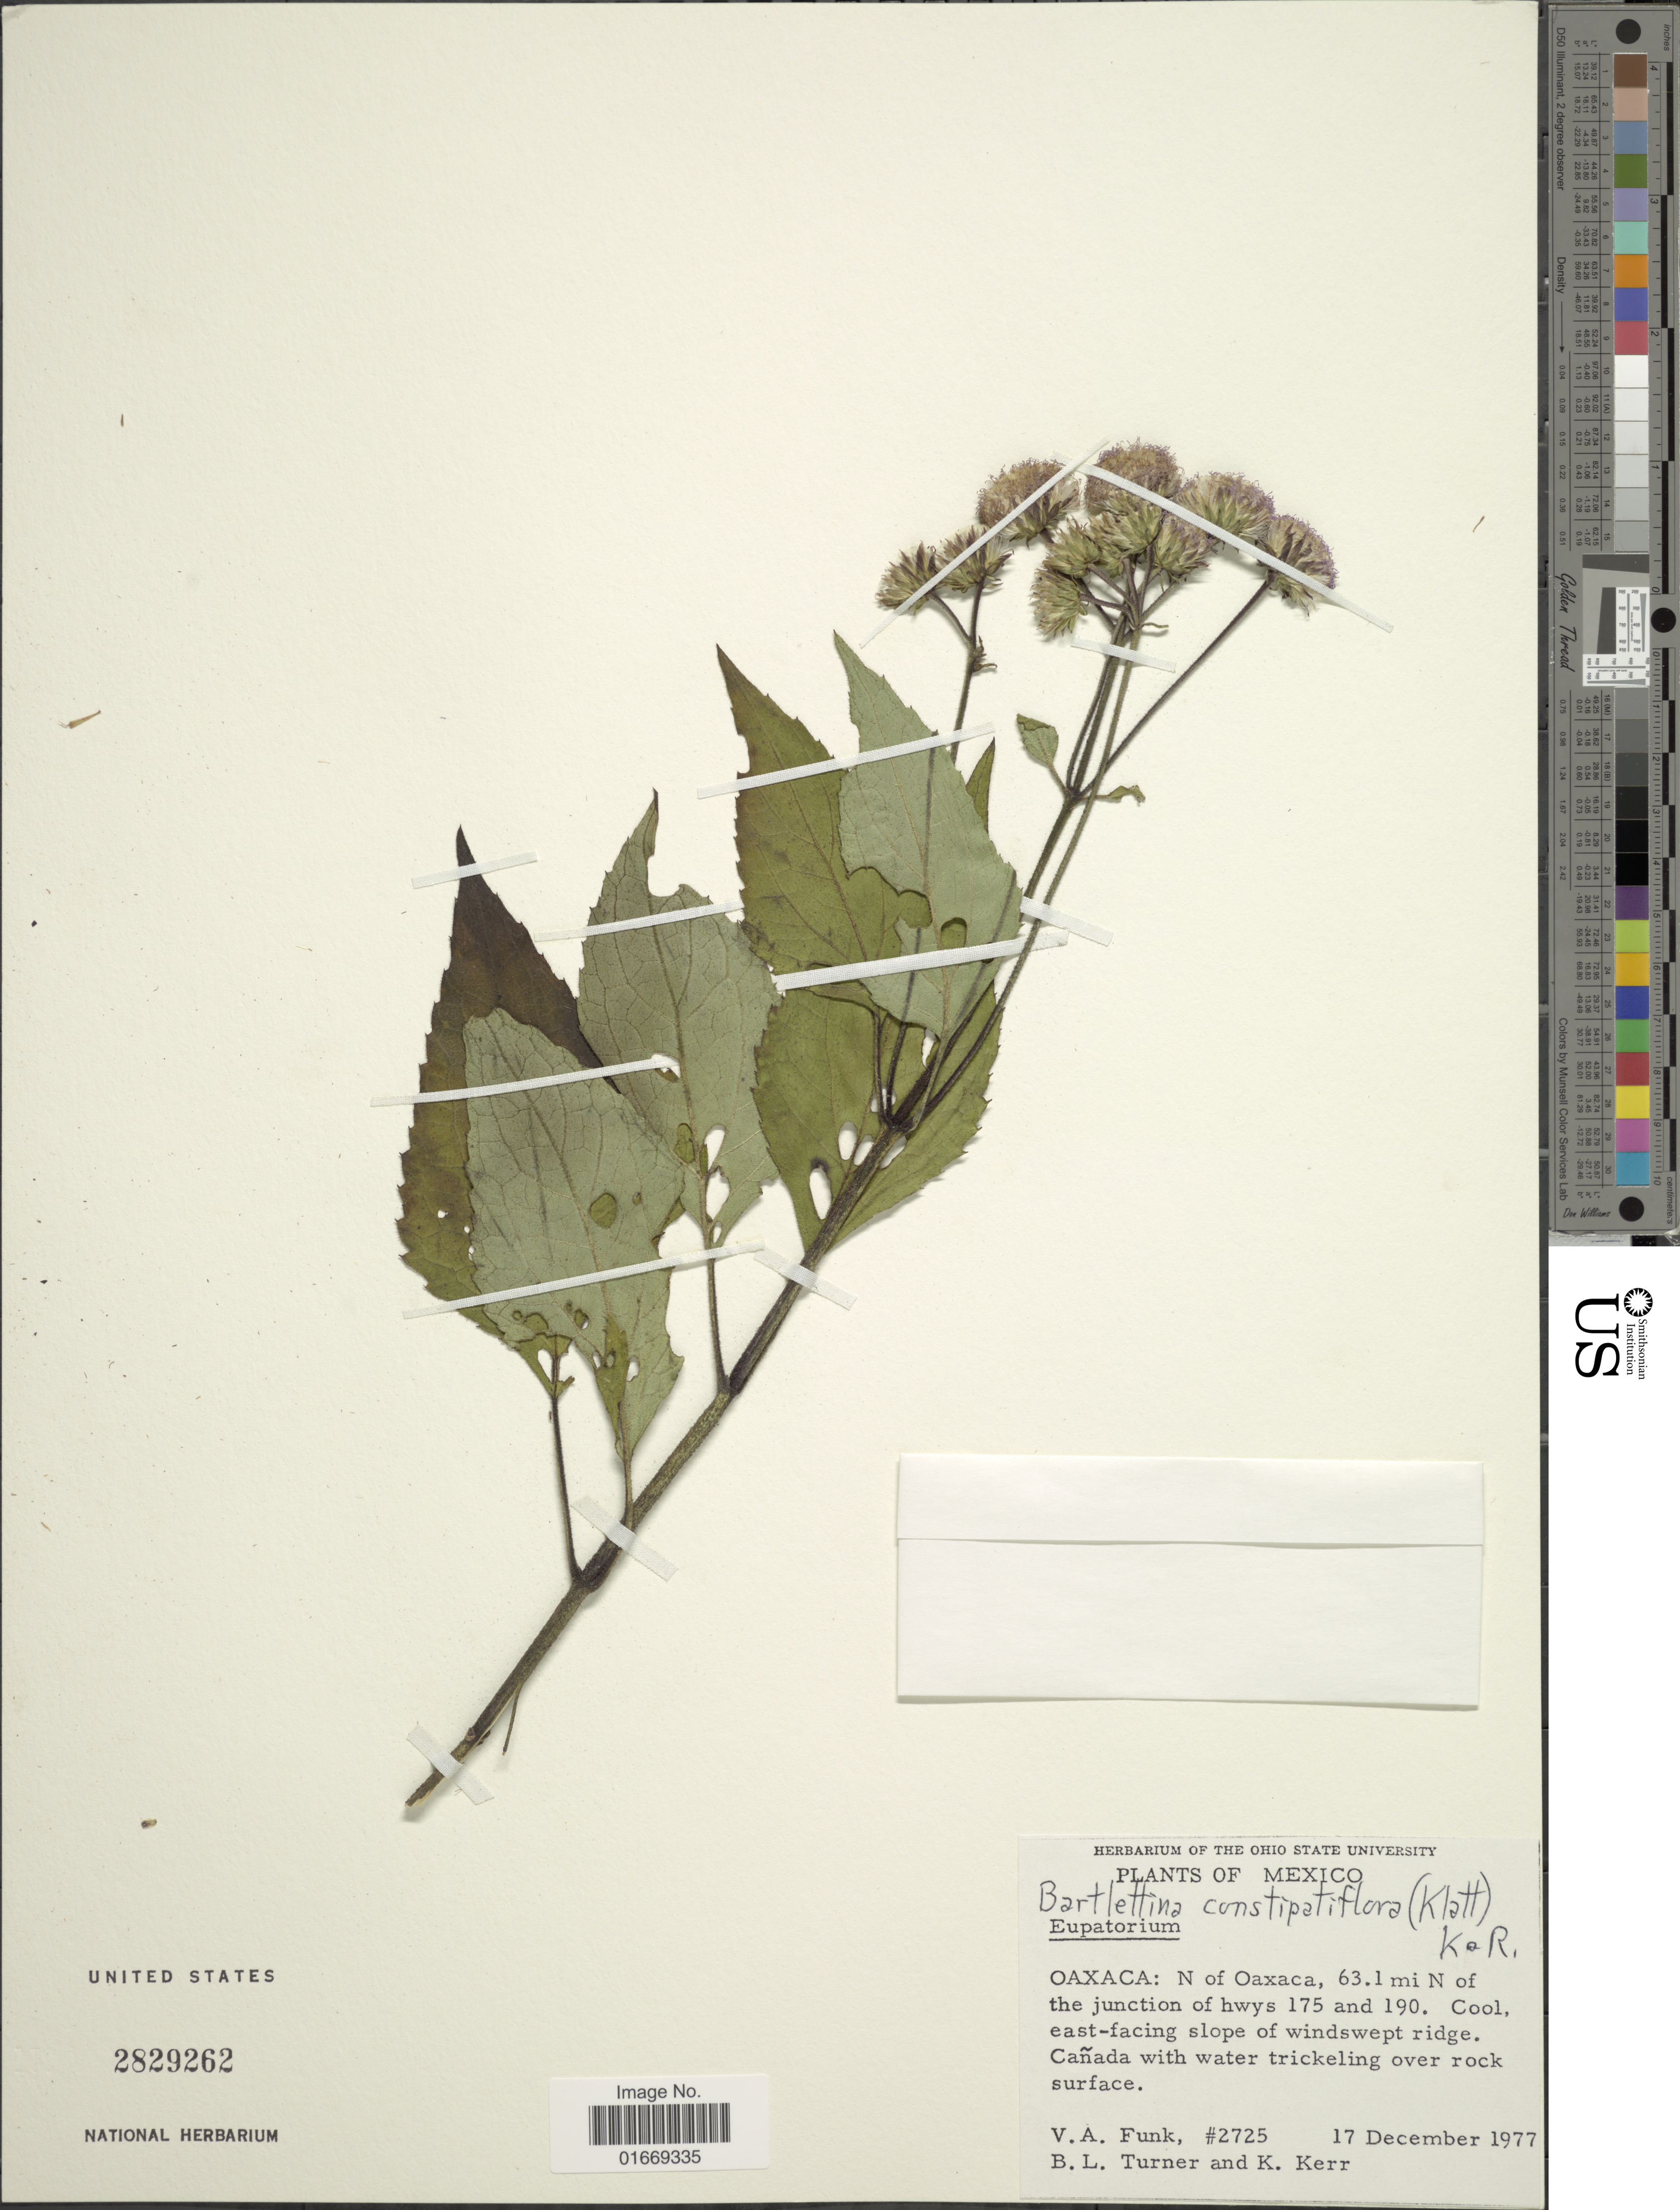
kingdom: Plantae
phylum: Tracheophyta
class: Magnoliopsida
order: Asterales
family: Asteraceae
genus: Bartlettina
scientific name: Bartlettina constipatiflora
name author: (Klatt) R.M. King & H. Rob.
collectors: V. Funk, B. L. Turner & K. Kerr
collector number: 2725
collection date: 1977-12-17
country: Mexico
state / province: Oaxaca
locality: Oaxaca: N of Oaxaca, .1 mi N of the junction of hwys 175 and 190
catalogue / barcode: US 2829262